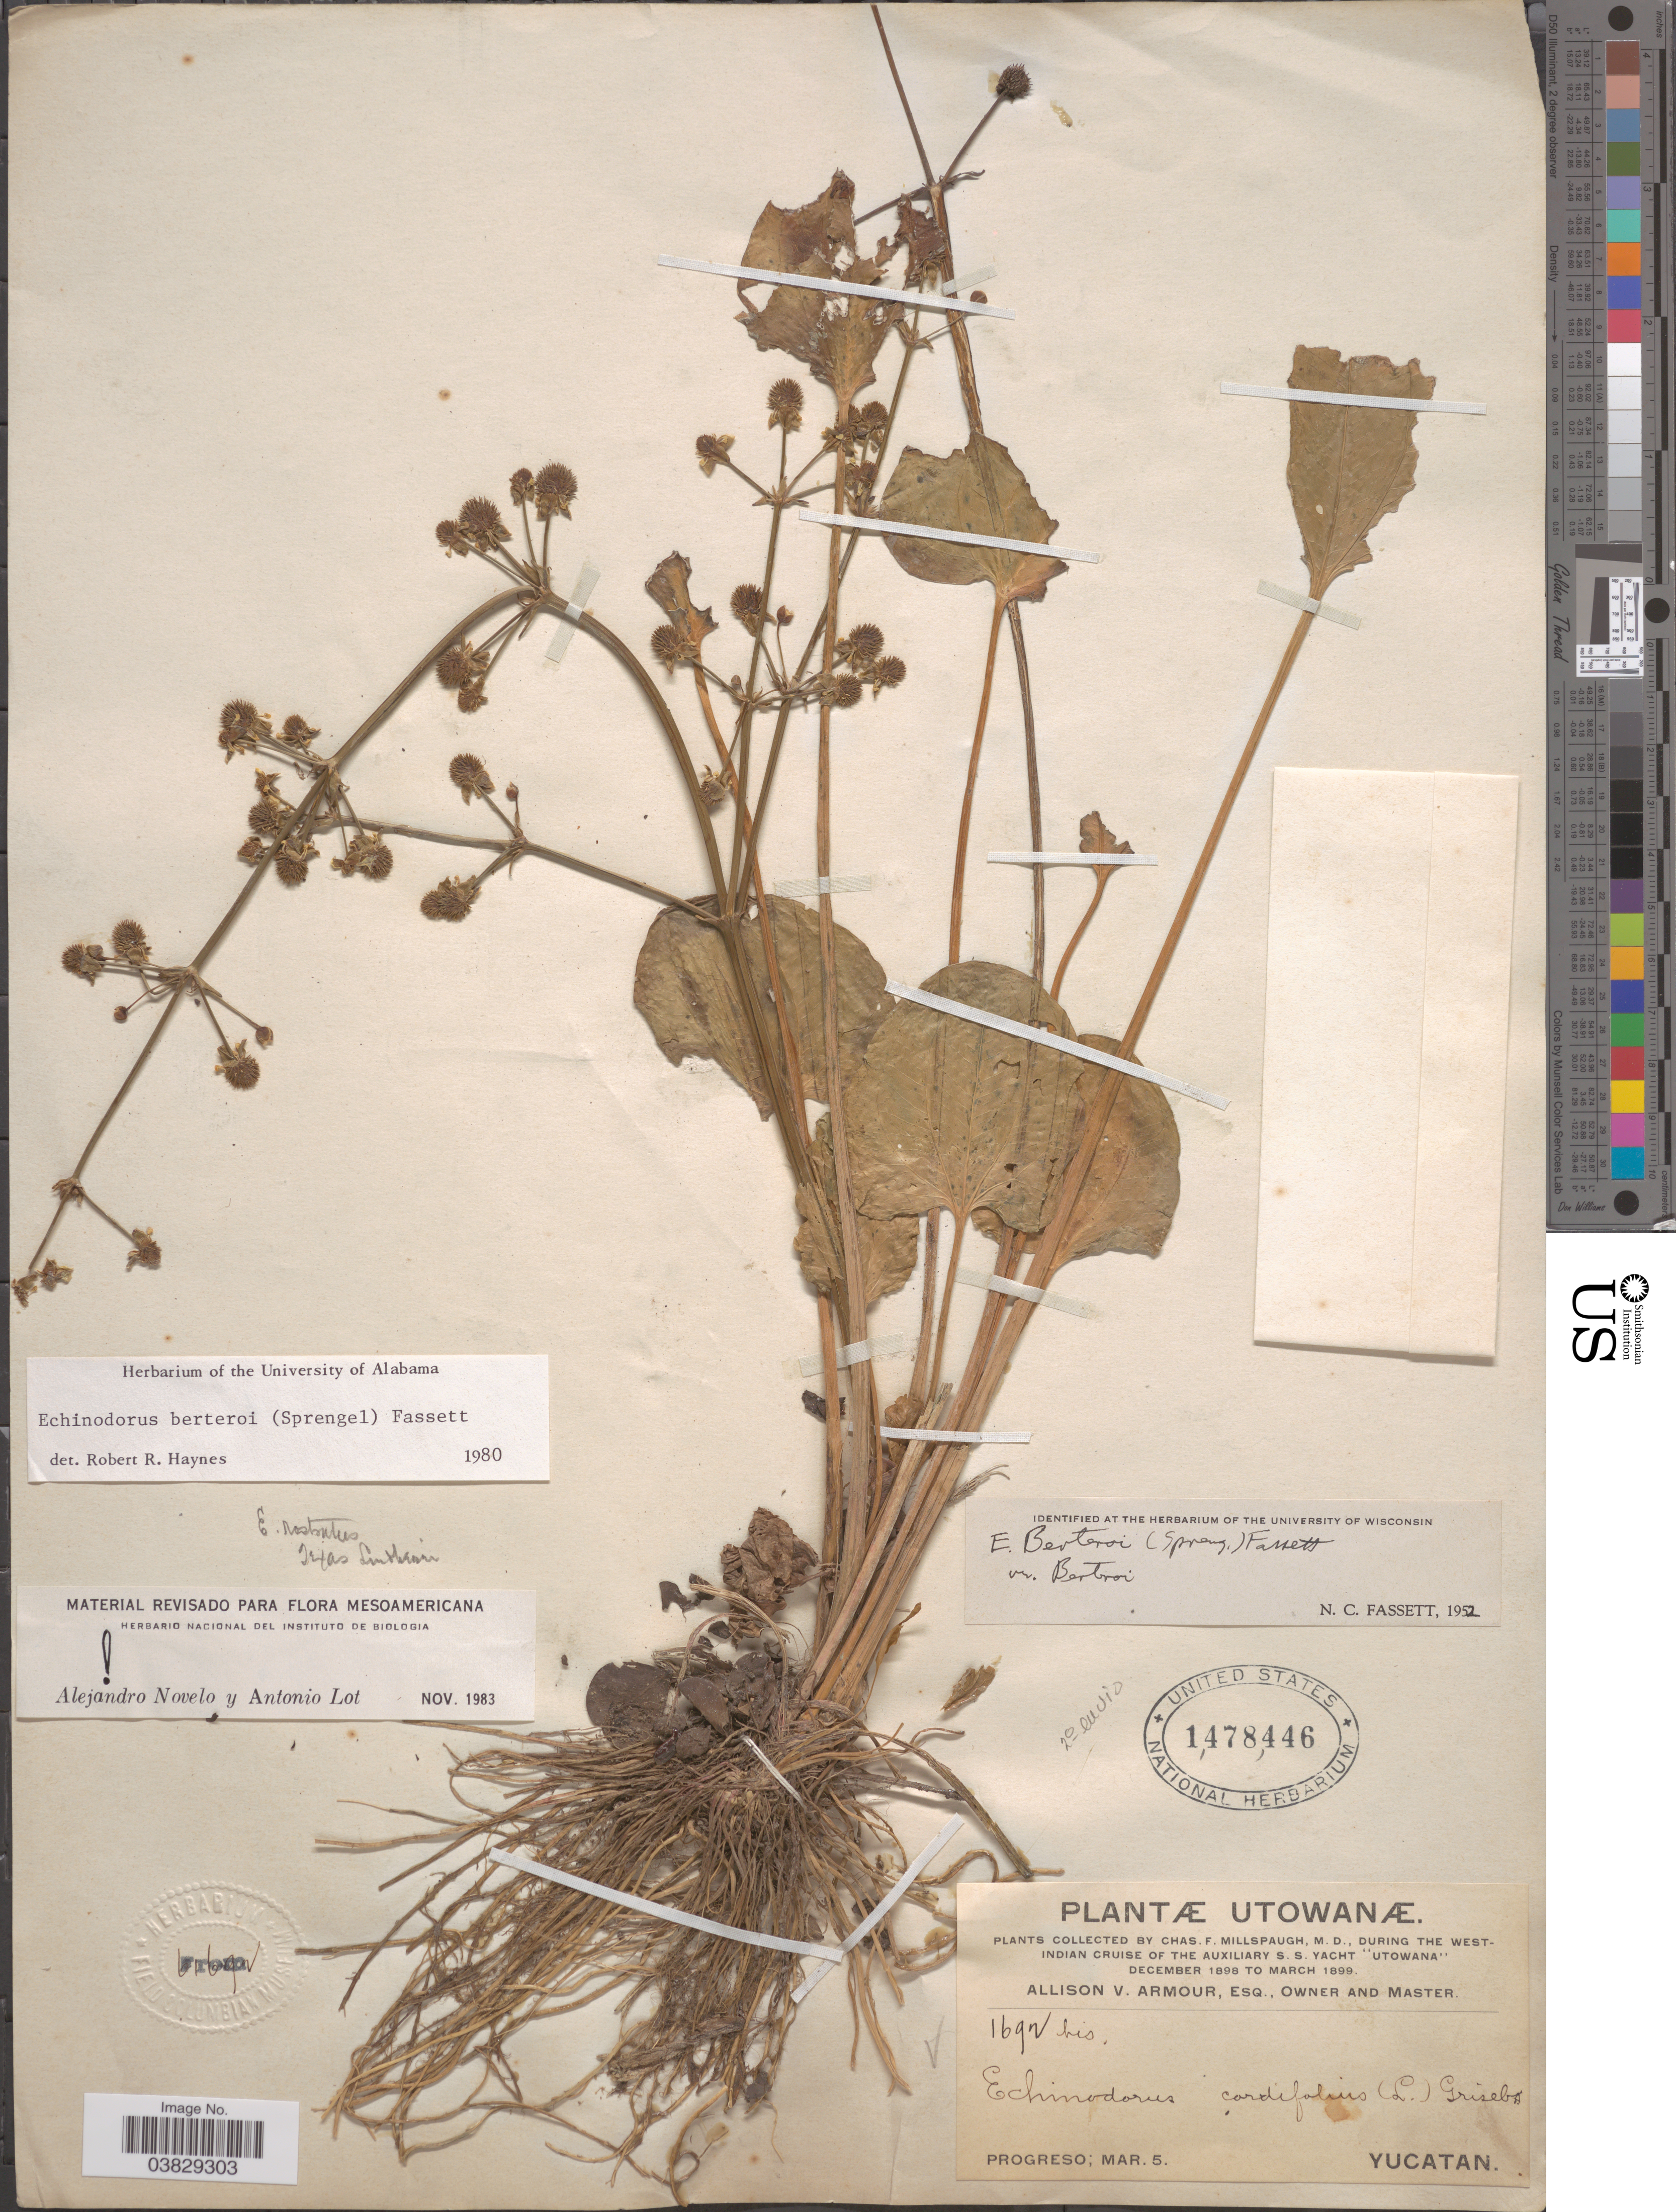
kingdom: Plantae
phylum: Tracheophyta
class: Liliopsida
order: Alismatales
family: Alismataceae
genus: Echinodorus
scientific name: Echinodorus berteroi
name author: (Spreng.) Fassett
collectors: C. F. Millspaugh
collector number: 1992bis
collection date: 1899-03-05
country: Mexico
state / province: Yucatán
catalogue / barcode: US 1478446